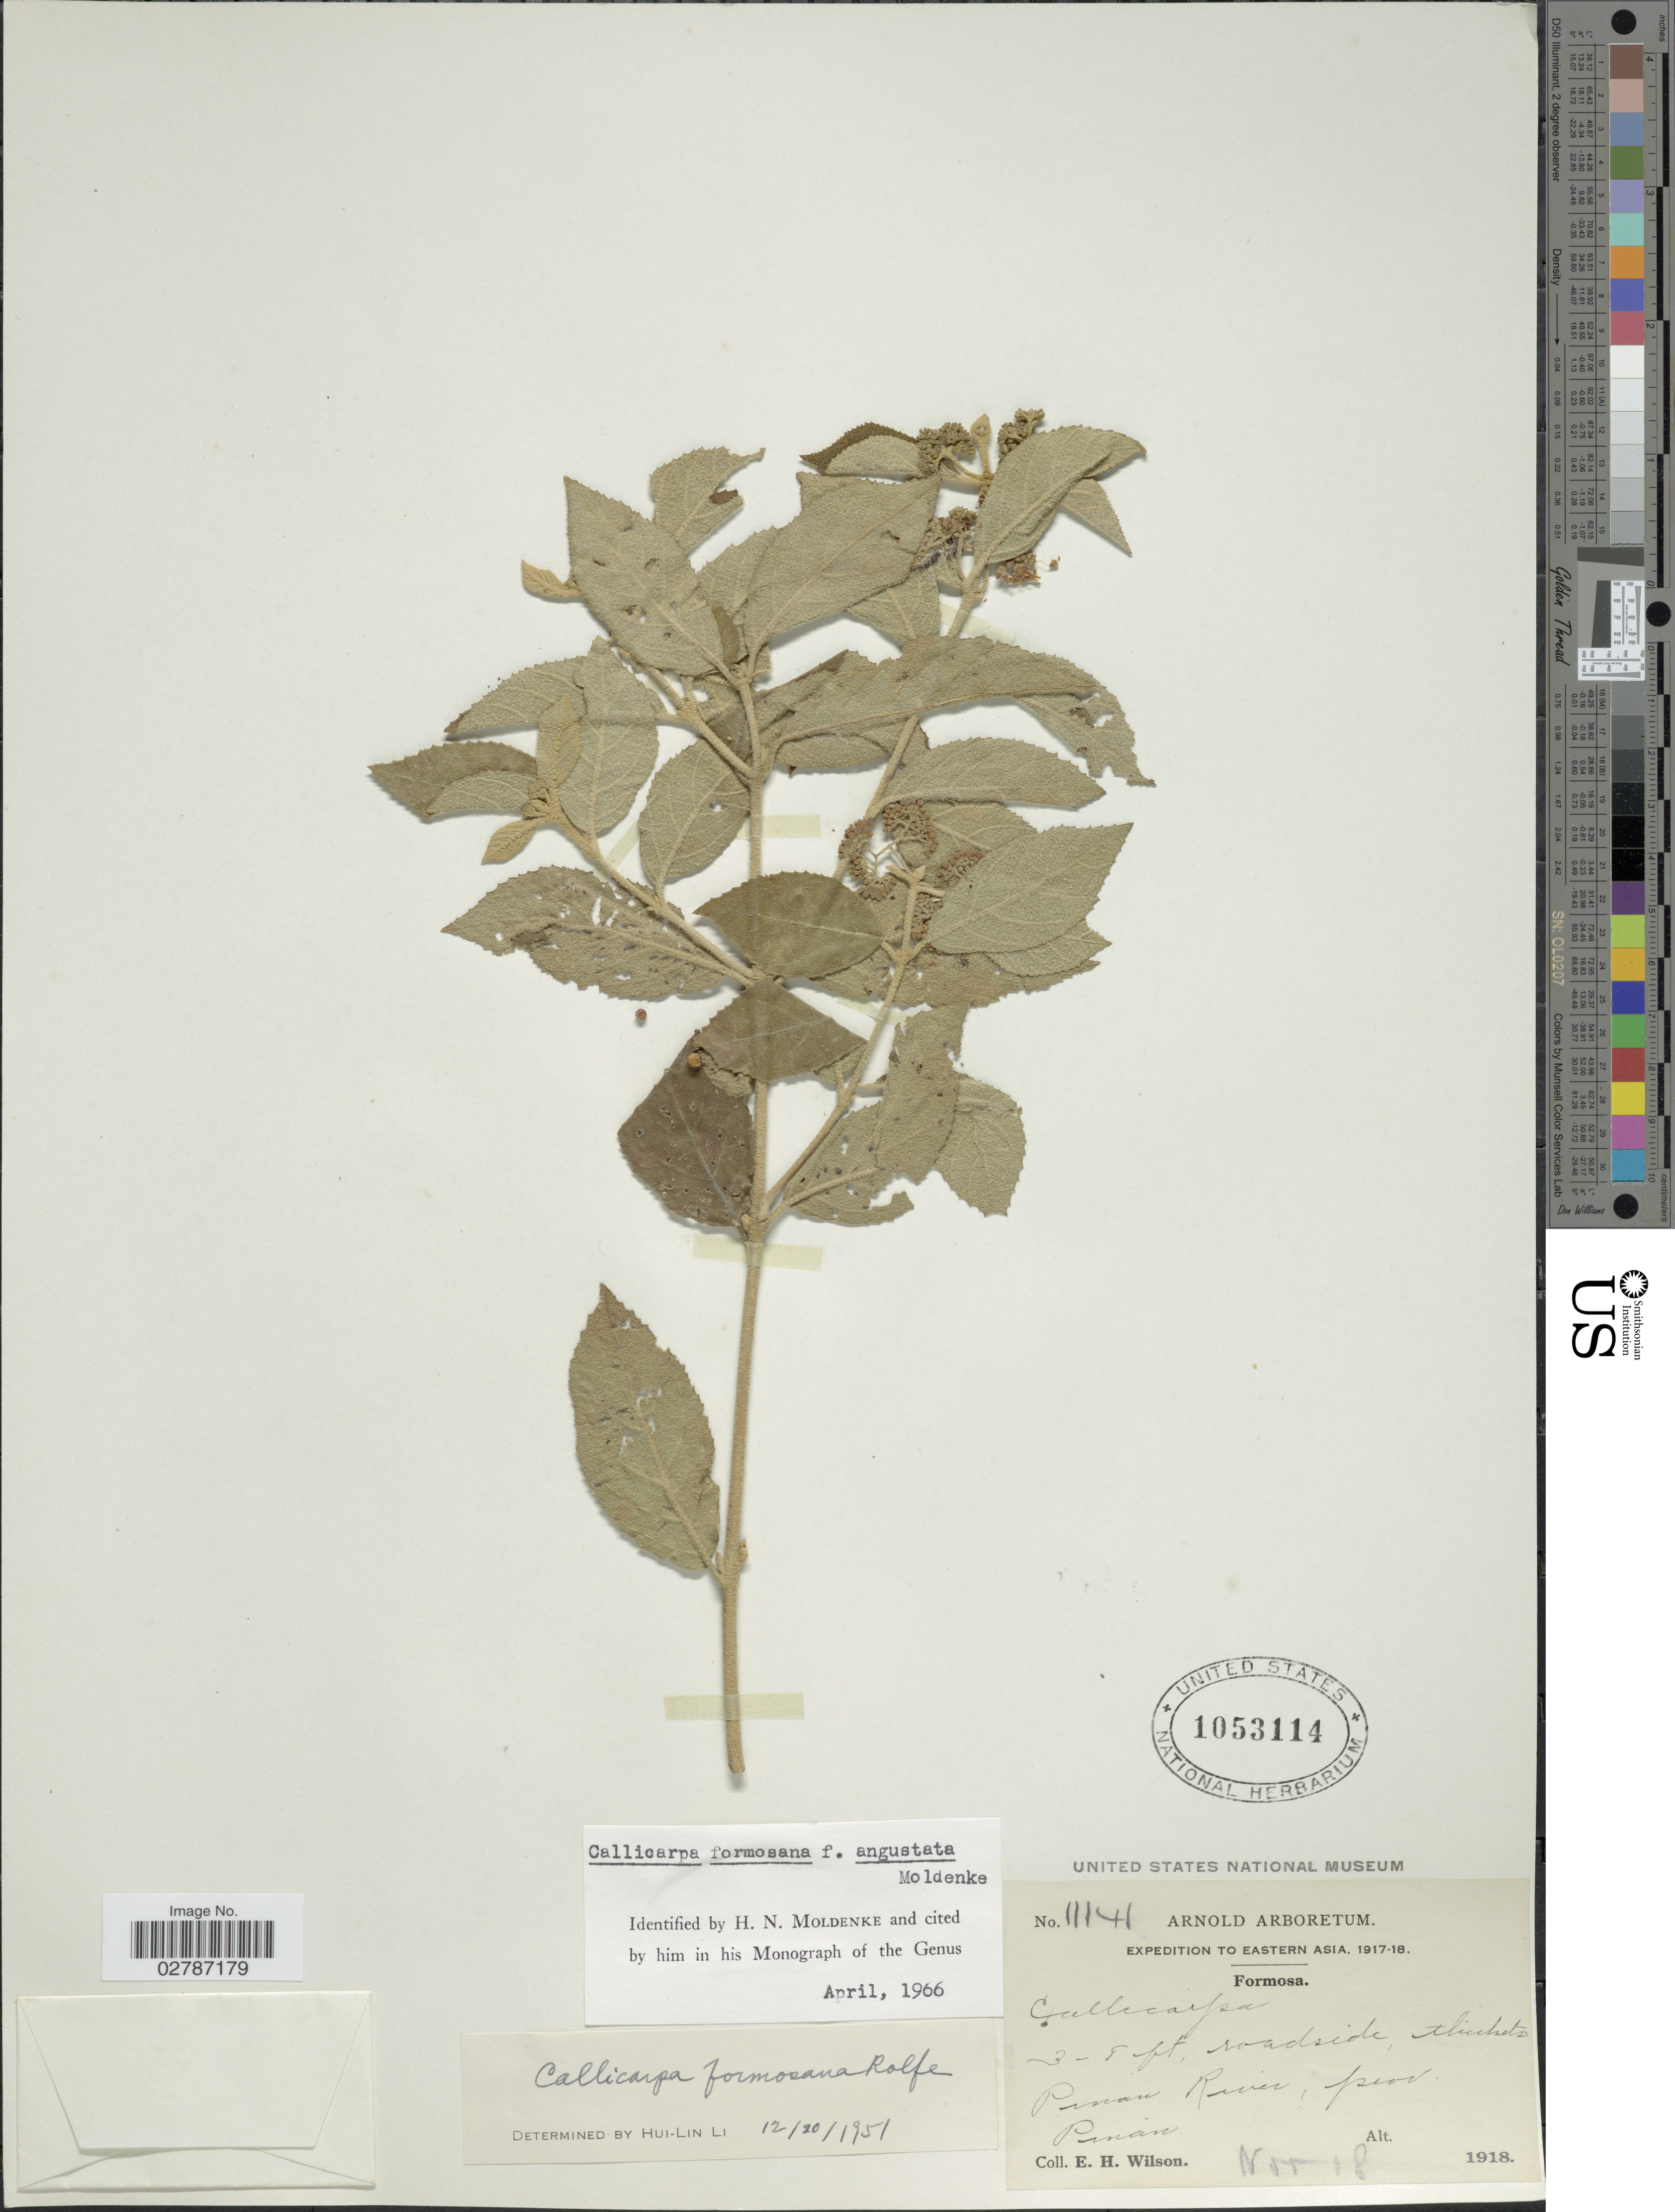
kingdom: Plantae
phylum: Tracheophyta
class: Magnoliopsida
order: Lamiales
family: Lamiaceae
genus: Callicarpa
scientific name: Callicarpa formosana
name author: Rolfe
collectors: E. Wilson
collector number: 11141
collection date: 1918-11-18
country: Taiwan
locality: Eastern Asia. Formosa. Roadside, thickets Pinan River, prov. Pinan.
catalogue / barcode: US 1053114